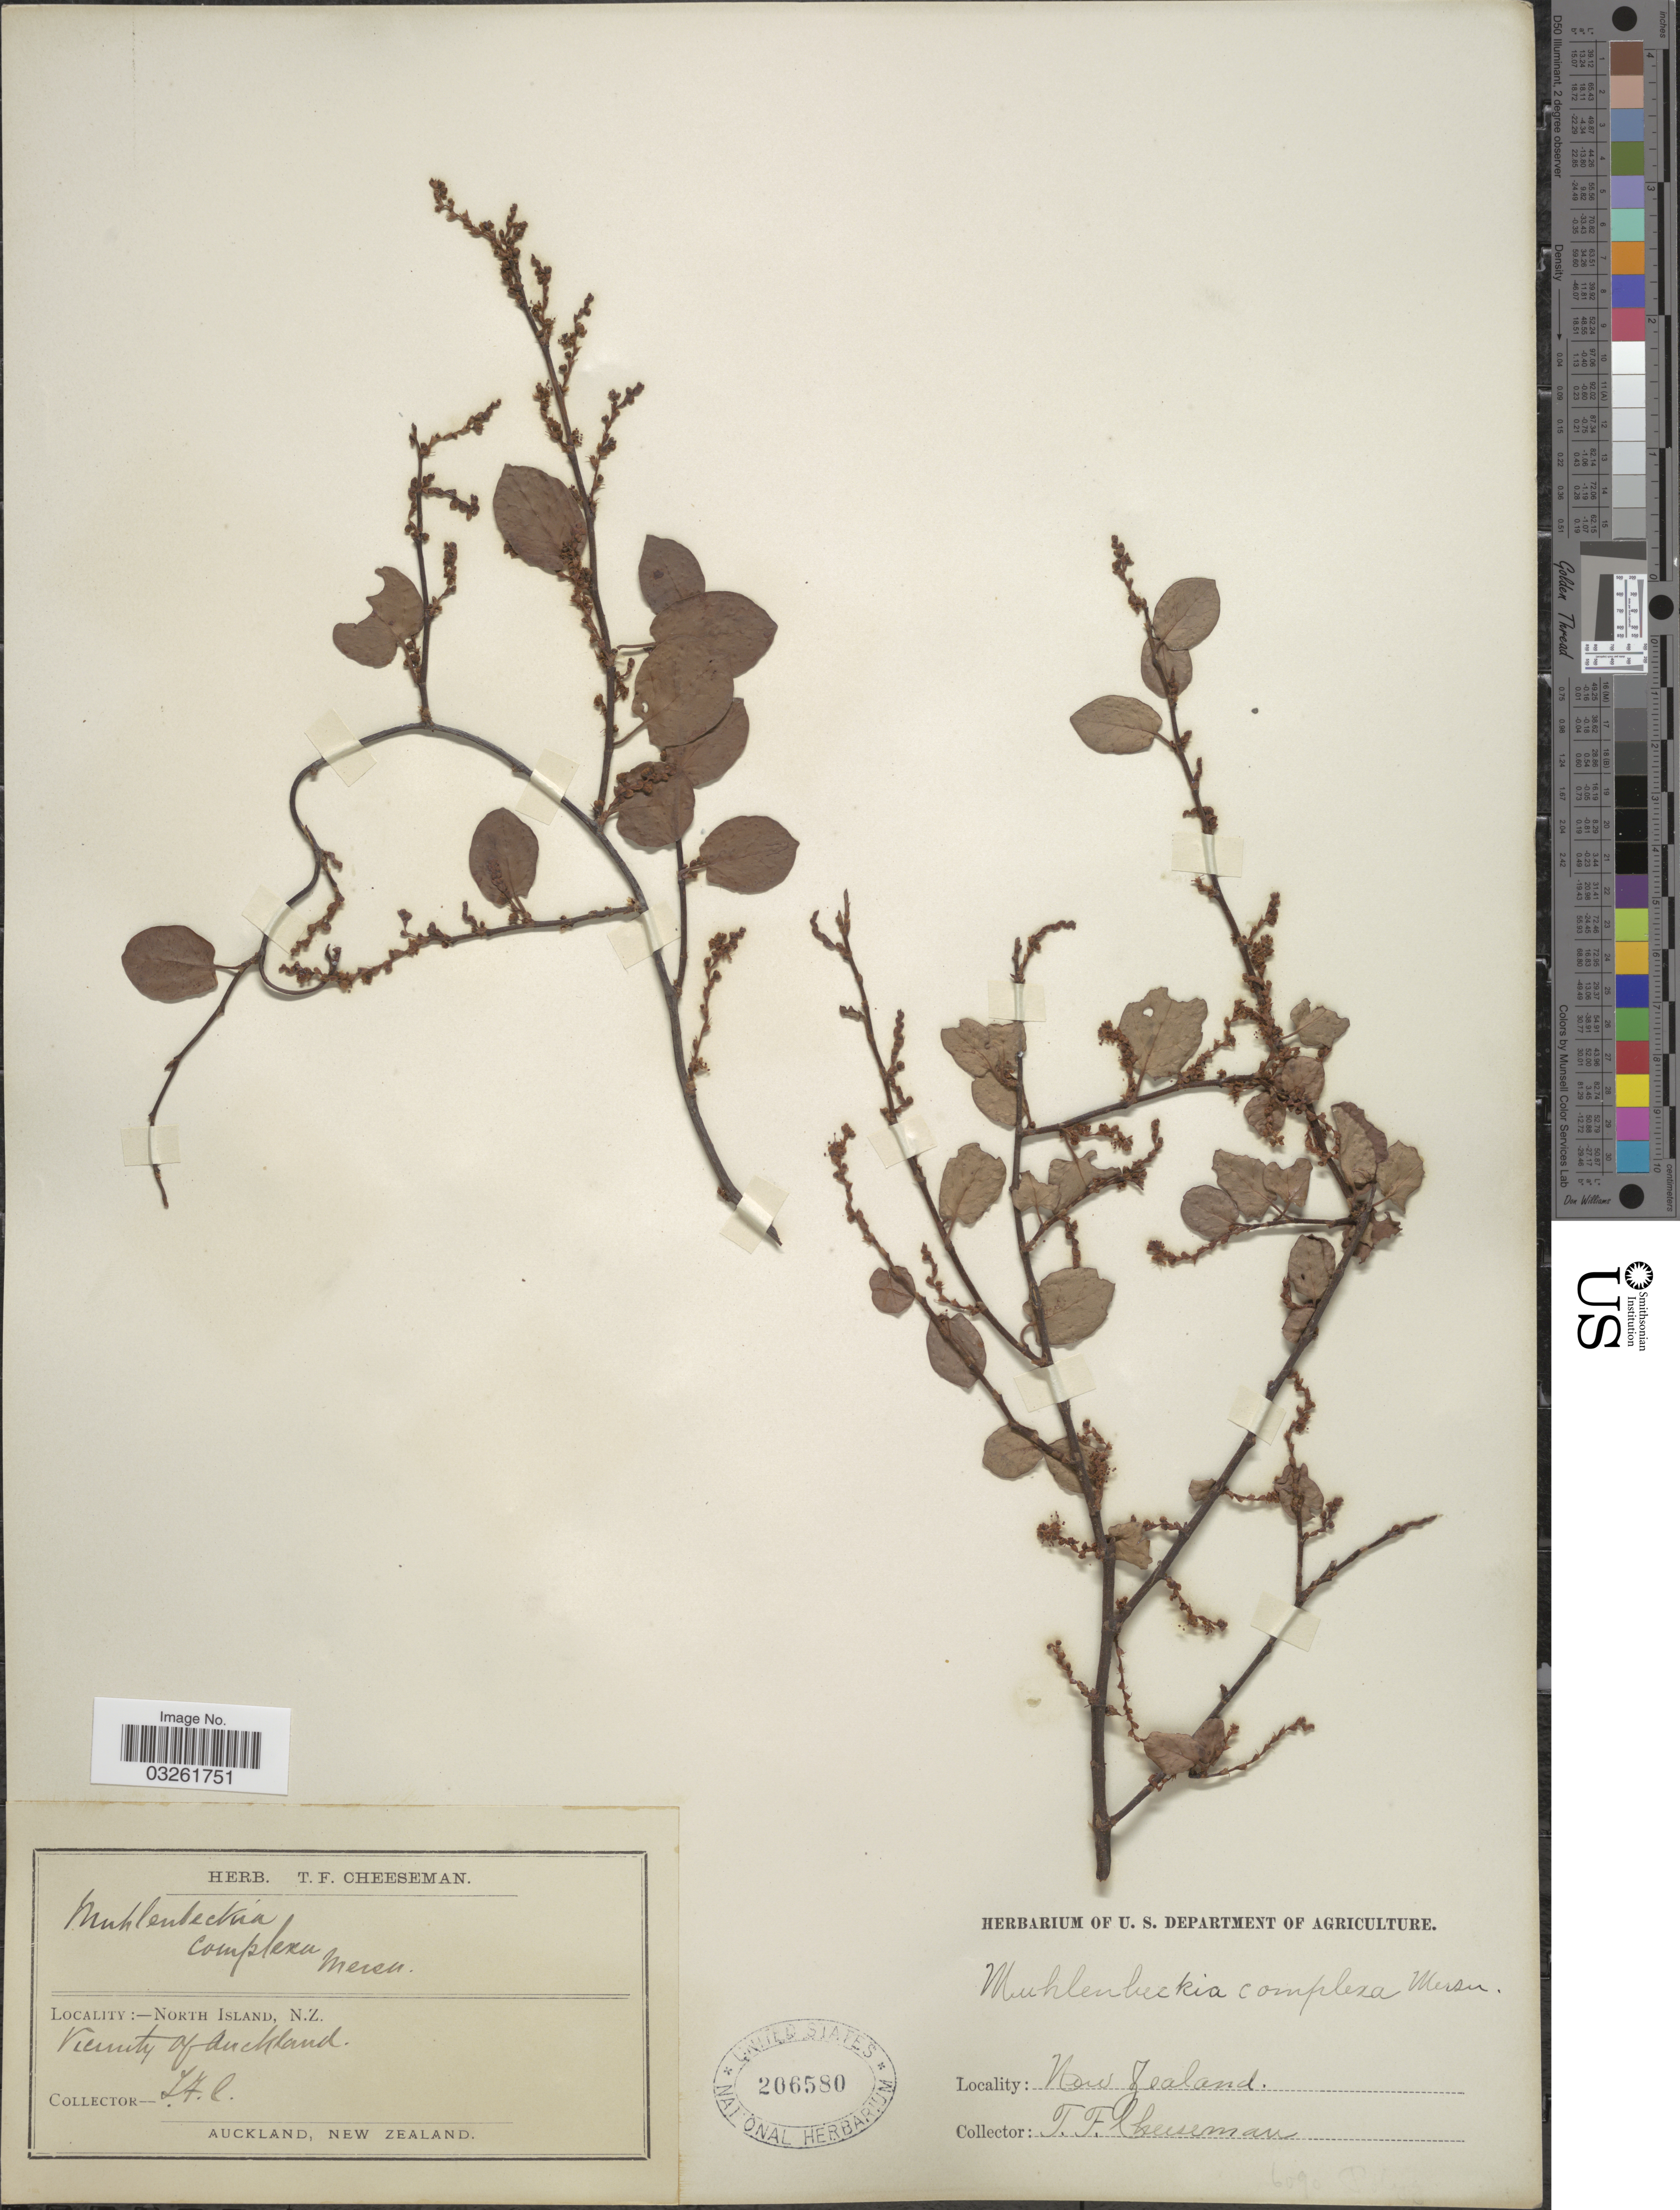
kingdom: Plantae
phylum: Tracheophyta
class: Magnoliopsida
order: Caryophyllales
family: Polygonaceae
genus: Muehlenbeckia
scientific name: Muehlenbeckia complexa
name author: Meisn.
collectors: T. F. Cheeseman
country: New Zealand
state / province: Auckland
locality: North Island. Vicinity of Auckland.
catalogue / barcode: US 206580